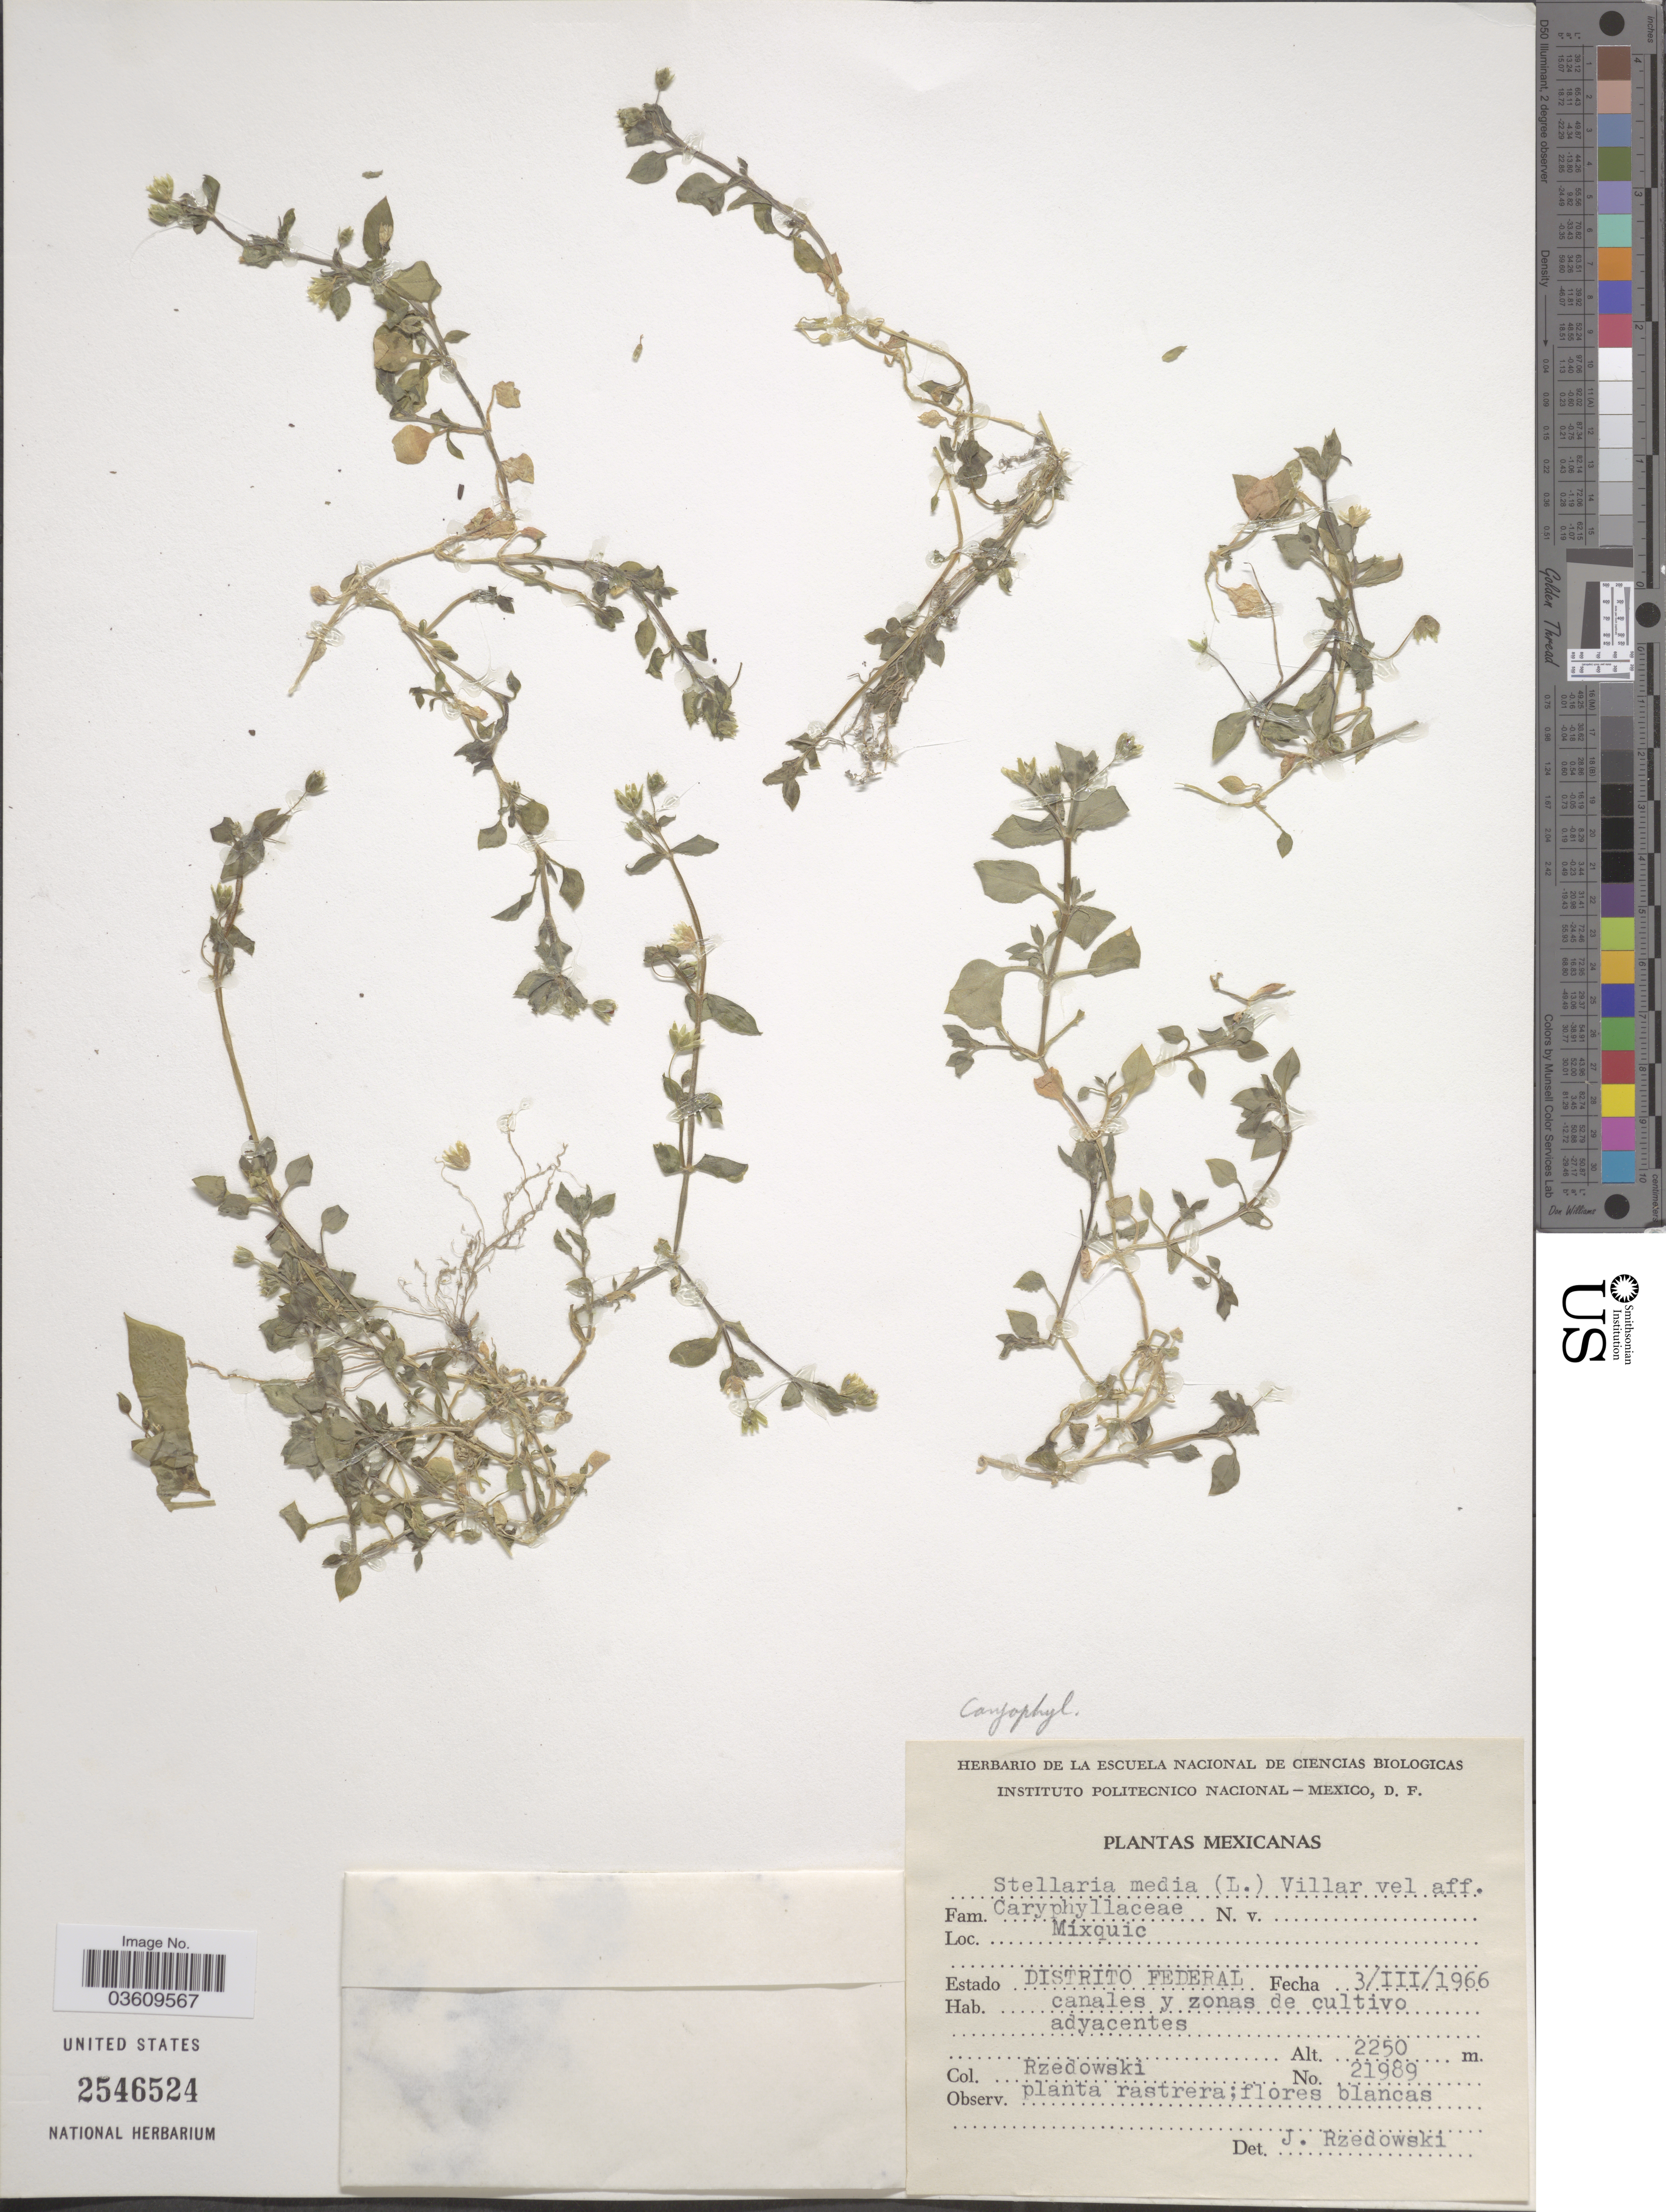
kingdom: Plantae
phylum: Tracheophyta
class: Magnoliopsida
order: Caryophyllales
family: Caryophyllaceae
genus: Stellaria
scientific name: Stellaria media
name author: (L.) Vill.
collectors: Rzedwoski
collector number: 21989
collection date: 1966-03-03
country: Mexico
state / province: Distrito Federal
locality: Míxquic. Canales y zonas de cultivo adyacentes.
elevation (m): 2250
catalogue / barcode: US 2546524